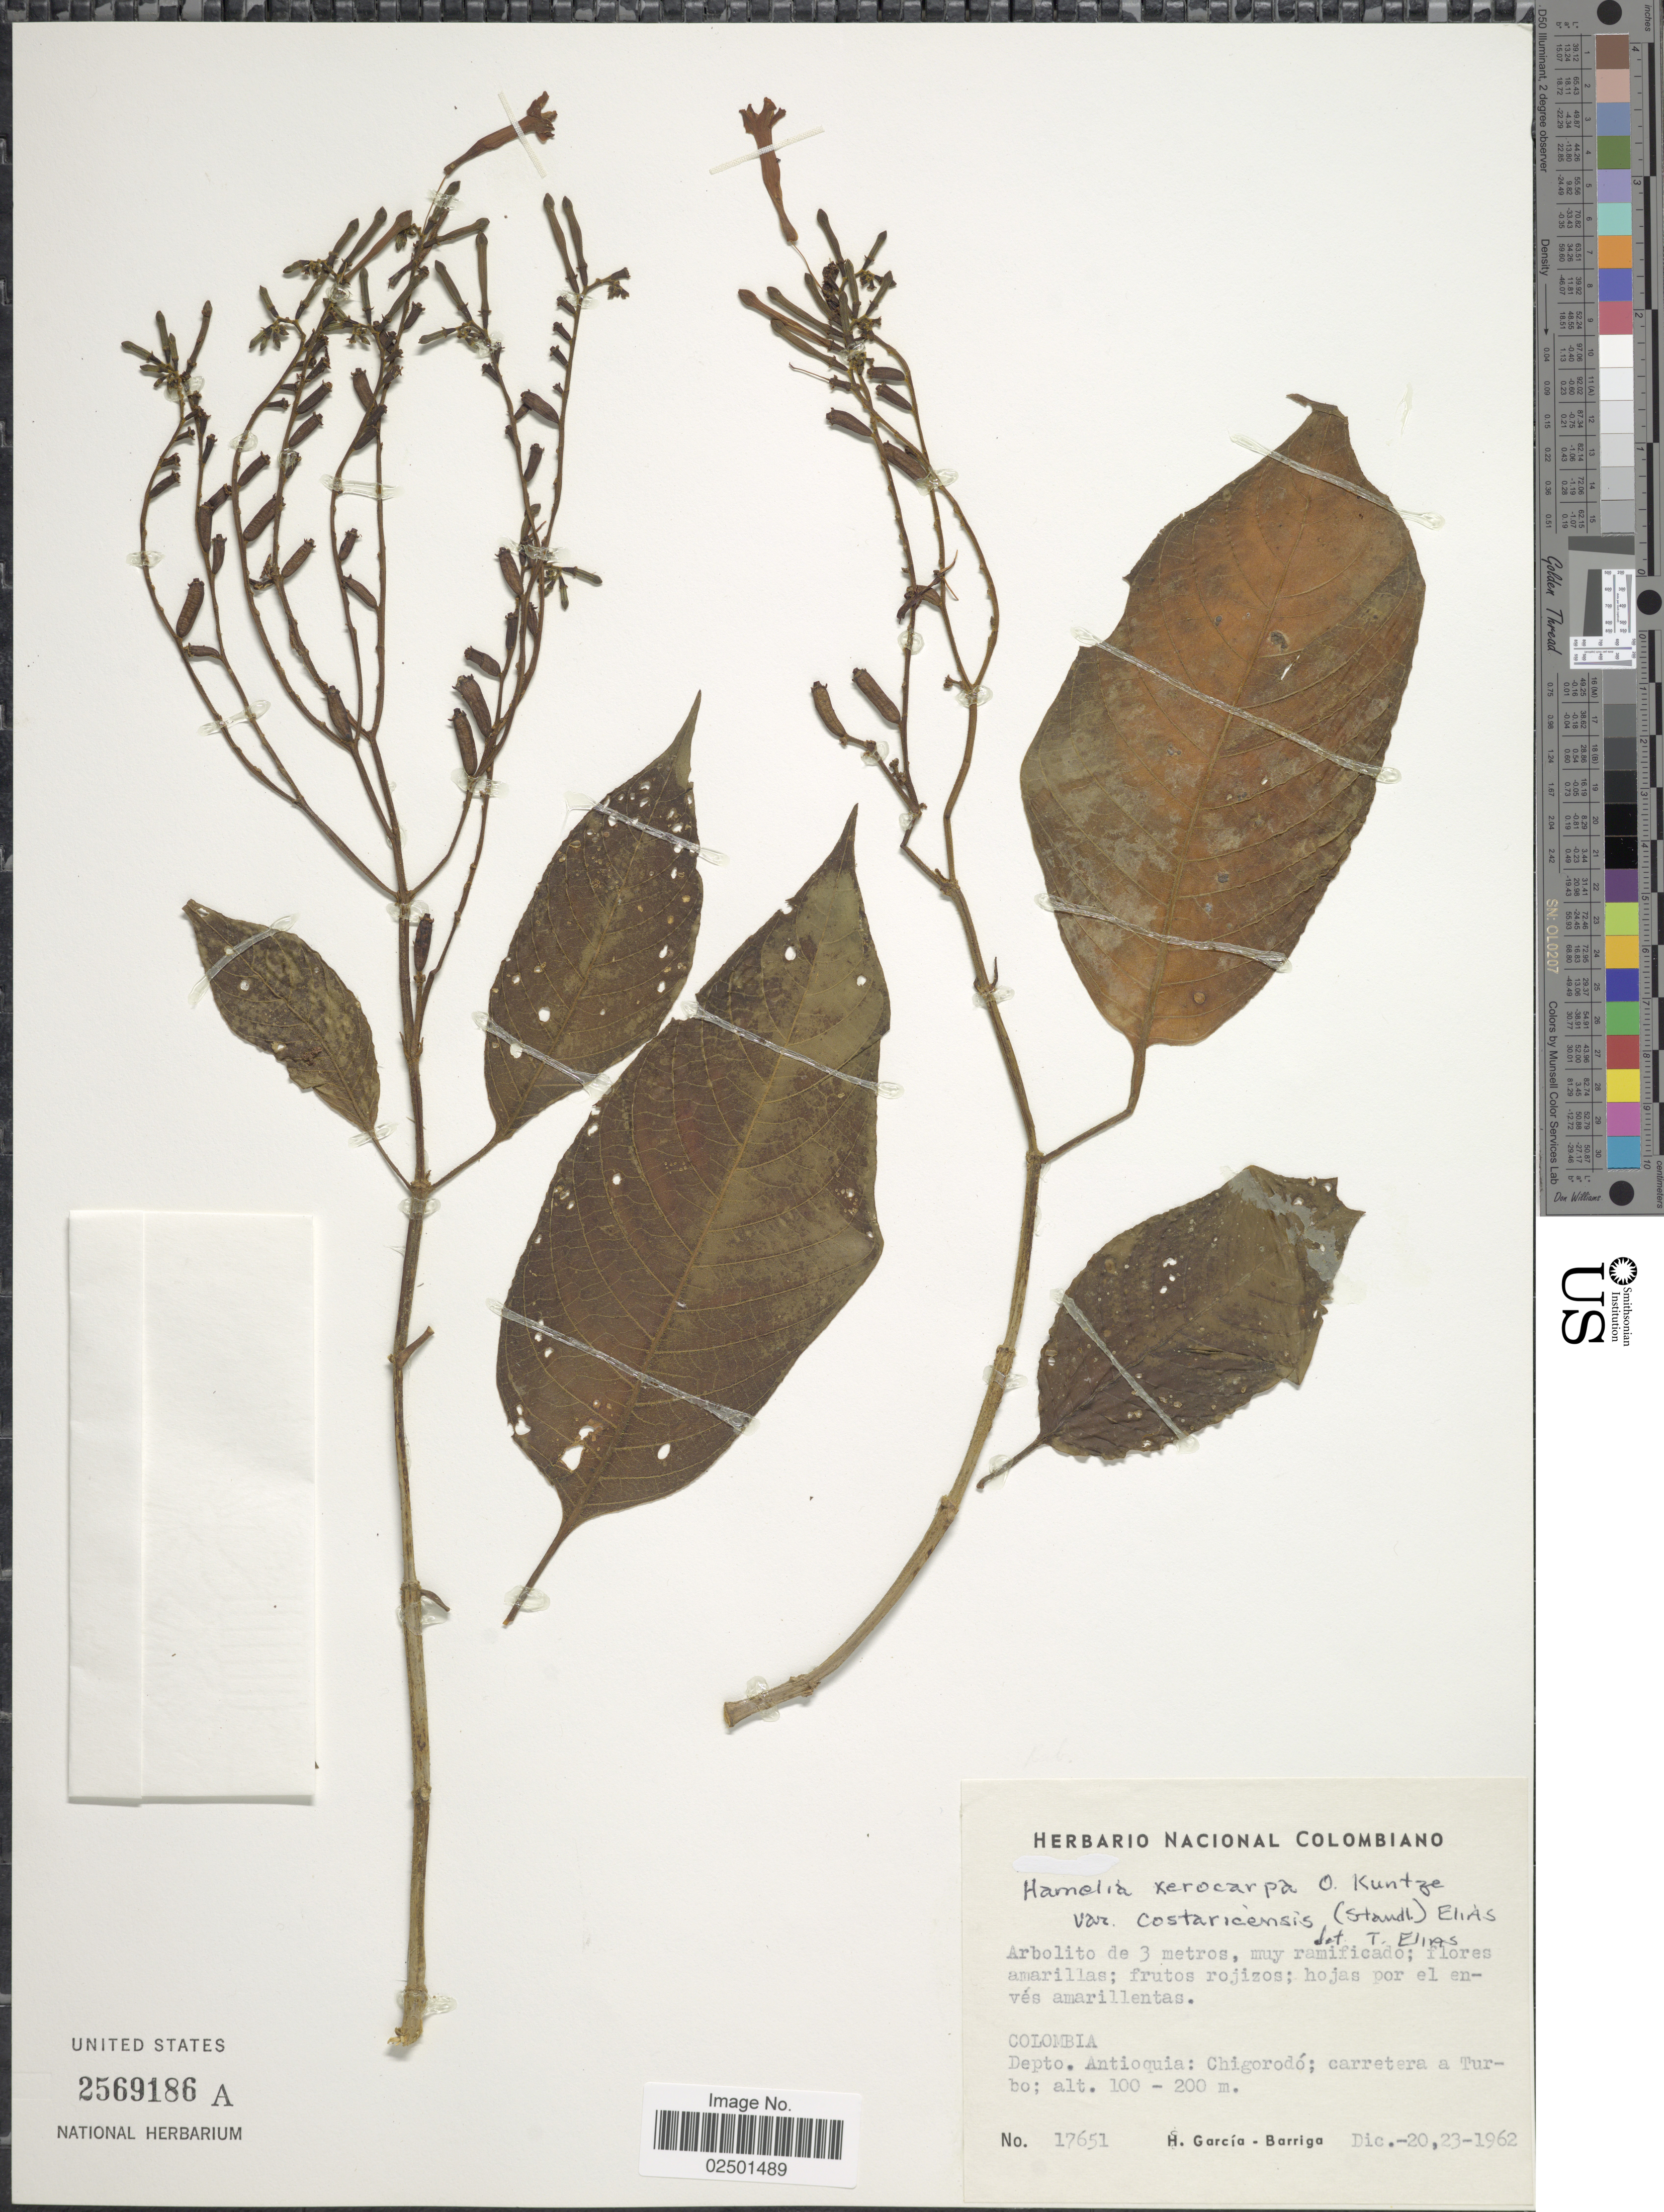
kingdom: Plantae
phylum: Tracheophyta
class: Magnoliopsida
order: Gentianales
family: Rubiaceae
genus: Hamelia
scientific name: Hamelia xerocarpa var. costaricensis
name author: (Standl.) T.S. Elias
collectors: H. García Barriga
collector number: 17651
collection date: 1962-12-20/1962-12-23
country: Colombia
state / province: Antioquia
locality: Depto. Antioquia: Chigorodo; carretera a Turbo.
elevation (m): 100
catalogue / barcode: US 2569186A